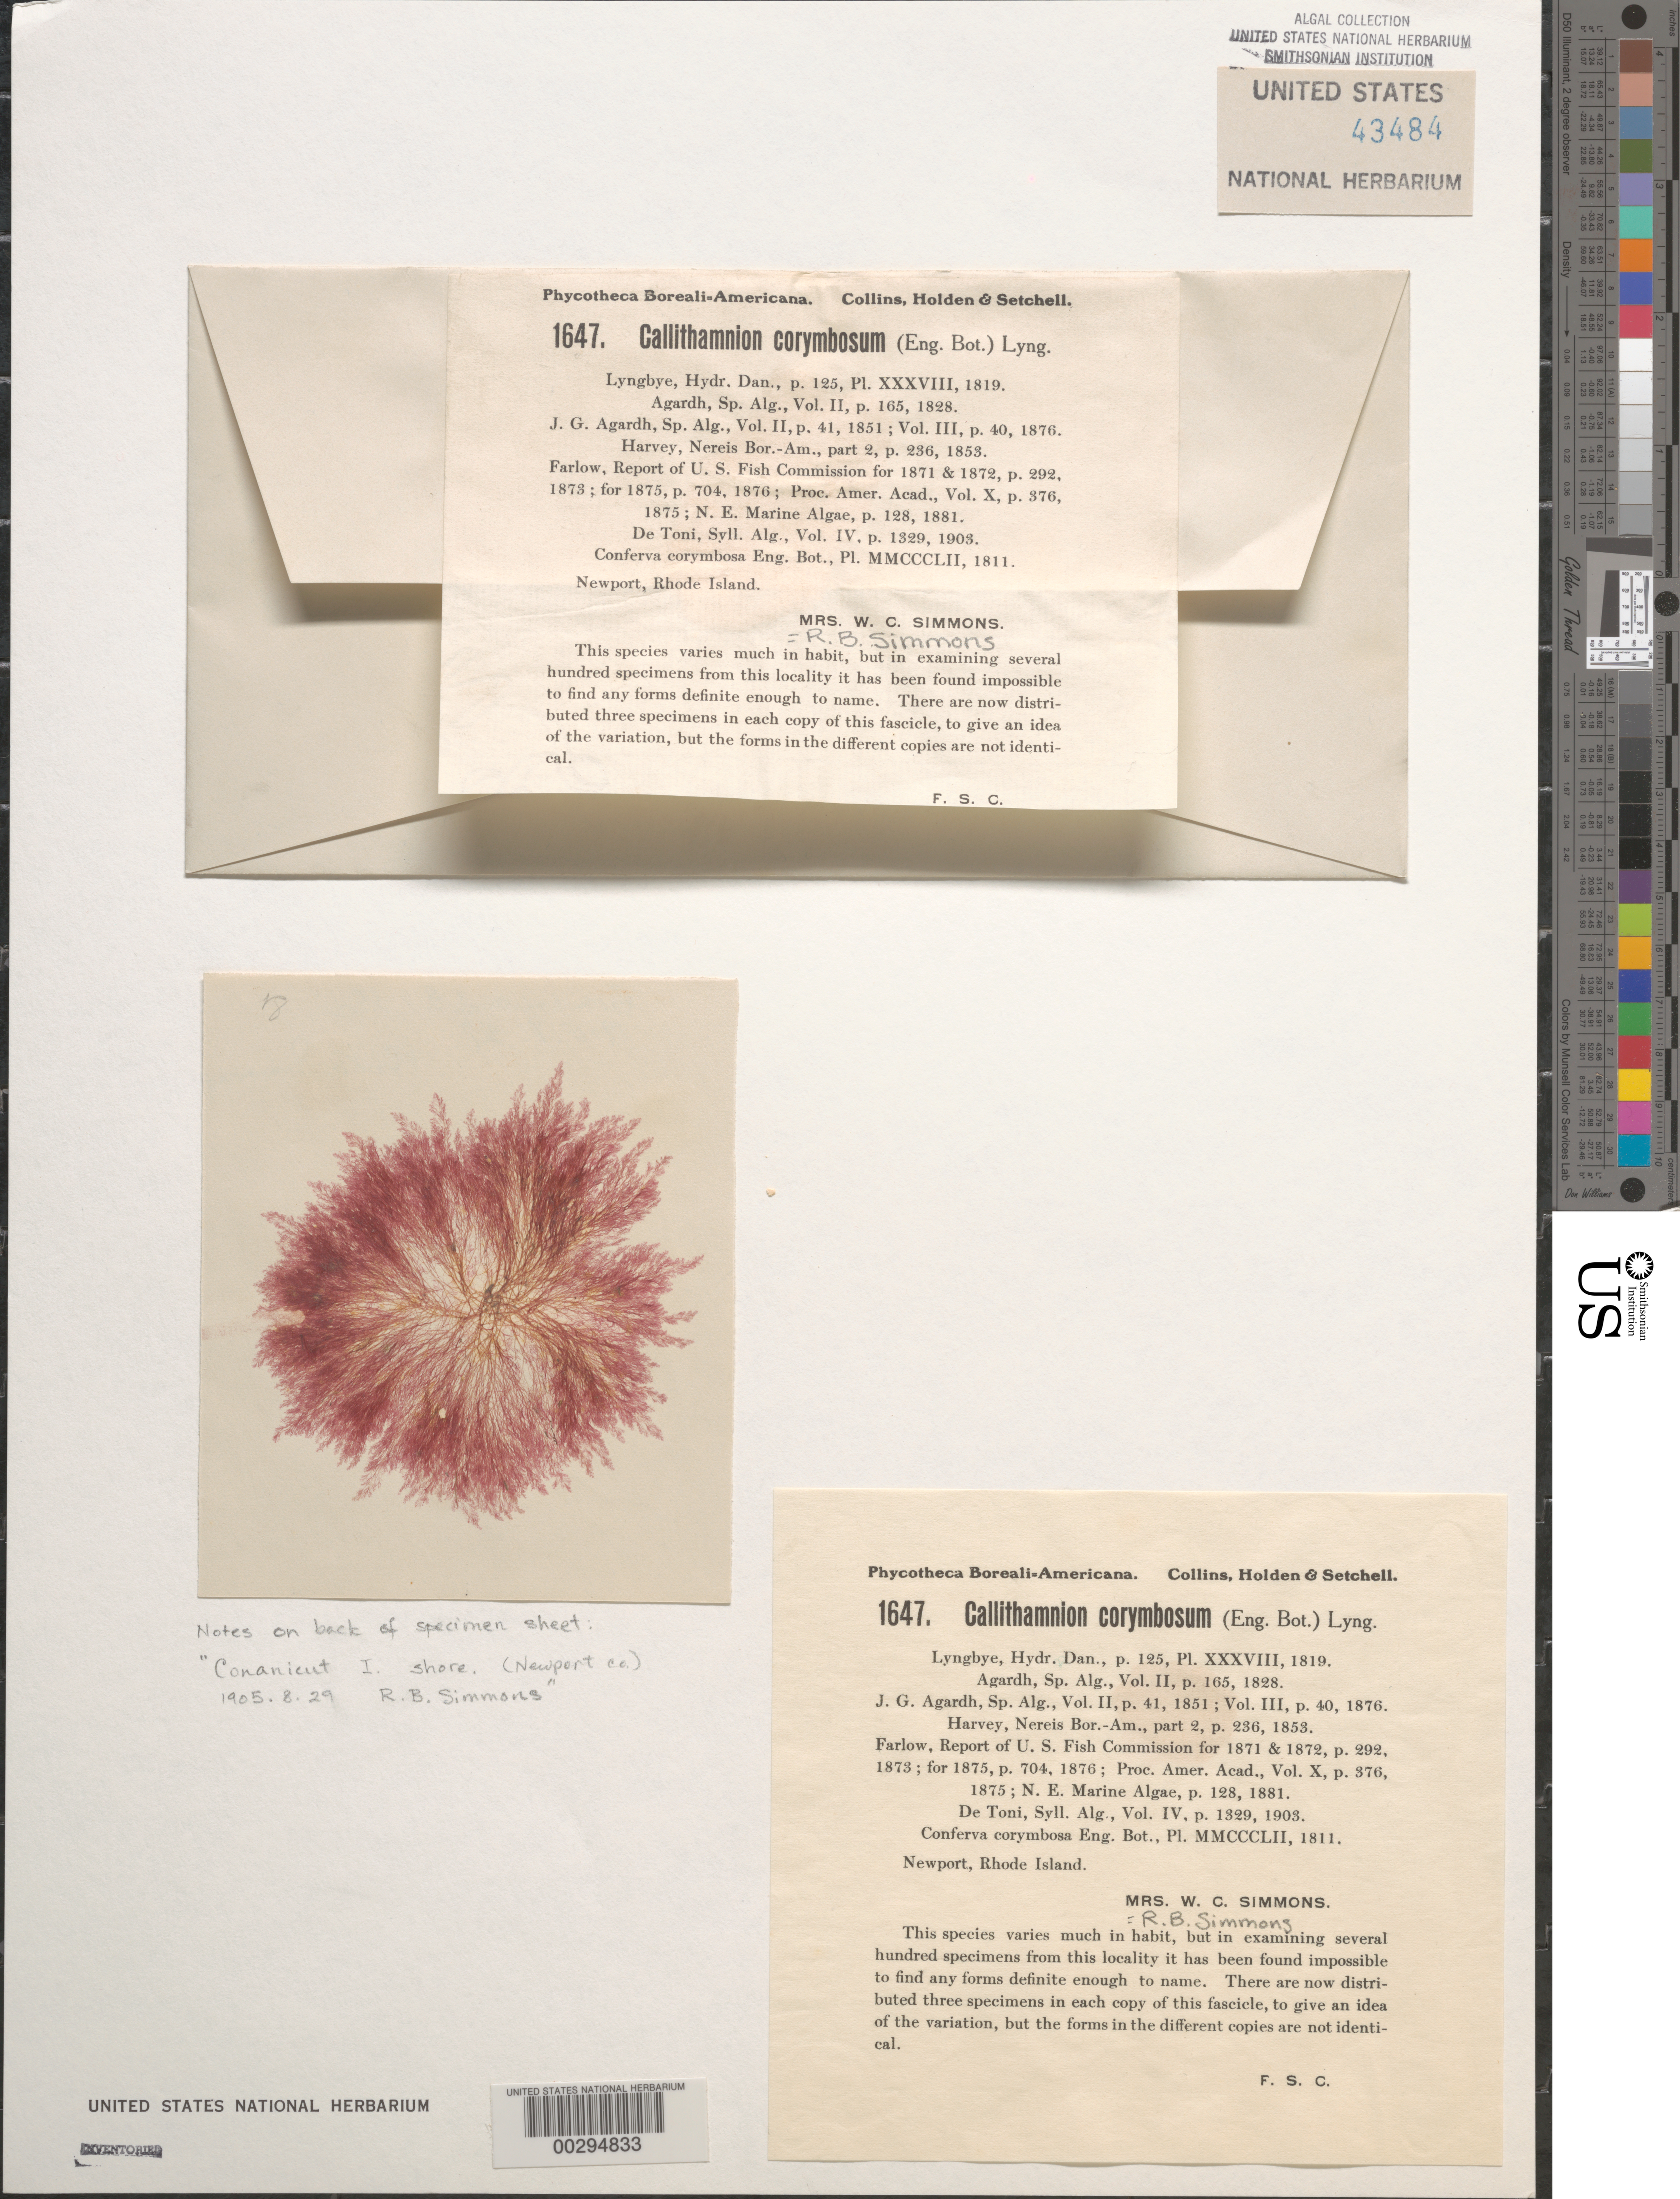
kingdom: Plantae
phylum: Rhodophyta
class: Florideophyceae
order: Ceramiales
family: Callithamniaceae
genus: Callithamnion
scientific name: Callithamnion corymbosum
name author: (Sm.) Lyngb.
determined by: Collins, Frank S.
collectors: R. B. Simmons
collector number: PB-A 1647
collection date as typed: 29 Aug 1905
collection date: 1905-08-29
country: United States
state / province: Rhode Island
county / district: Newport County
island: Conanicut Island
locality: Newport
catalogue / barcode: US 43484